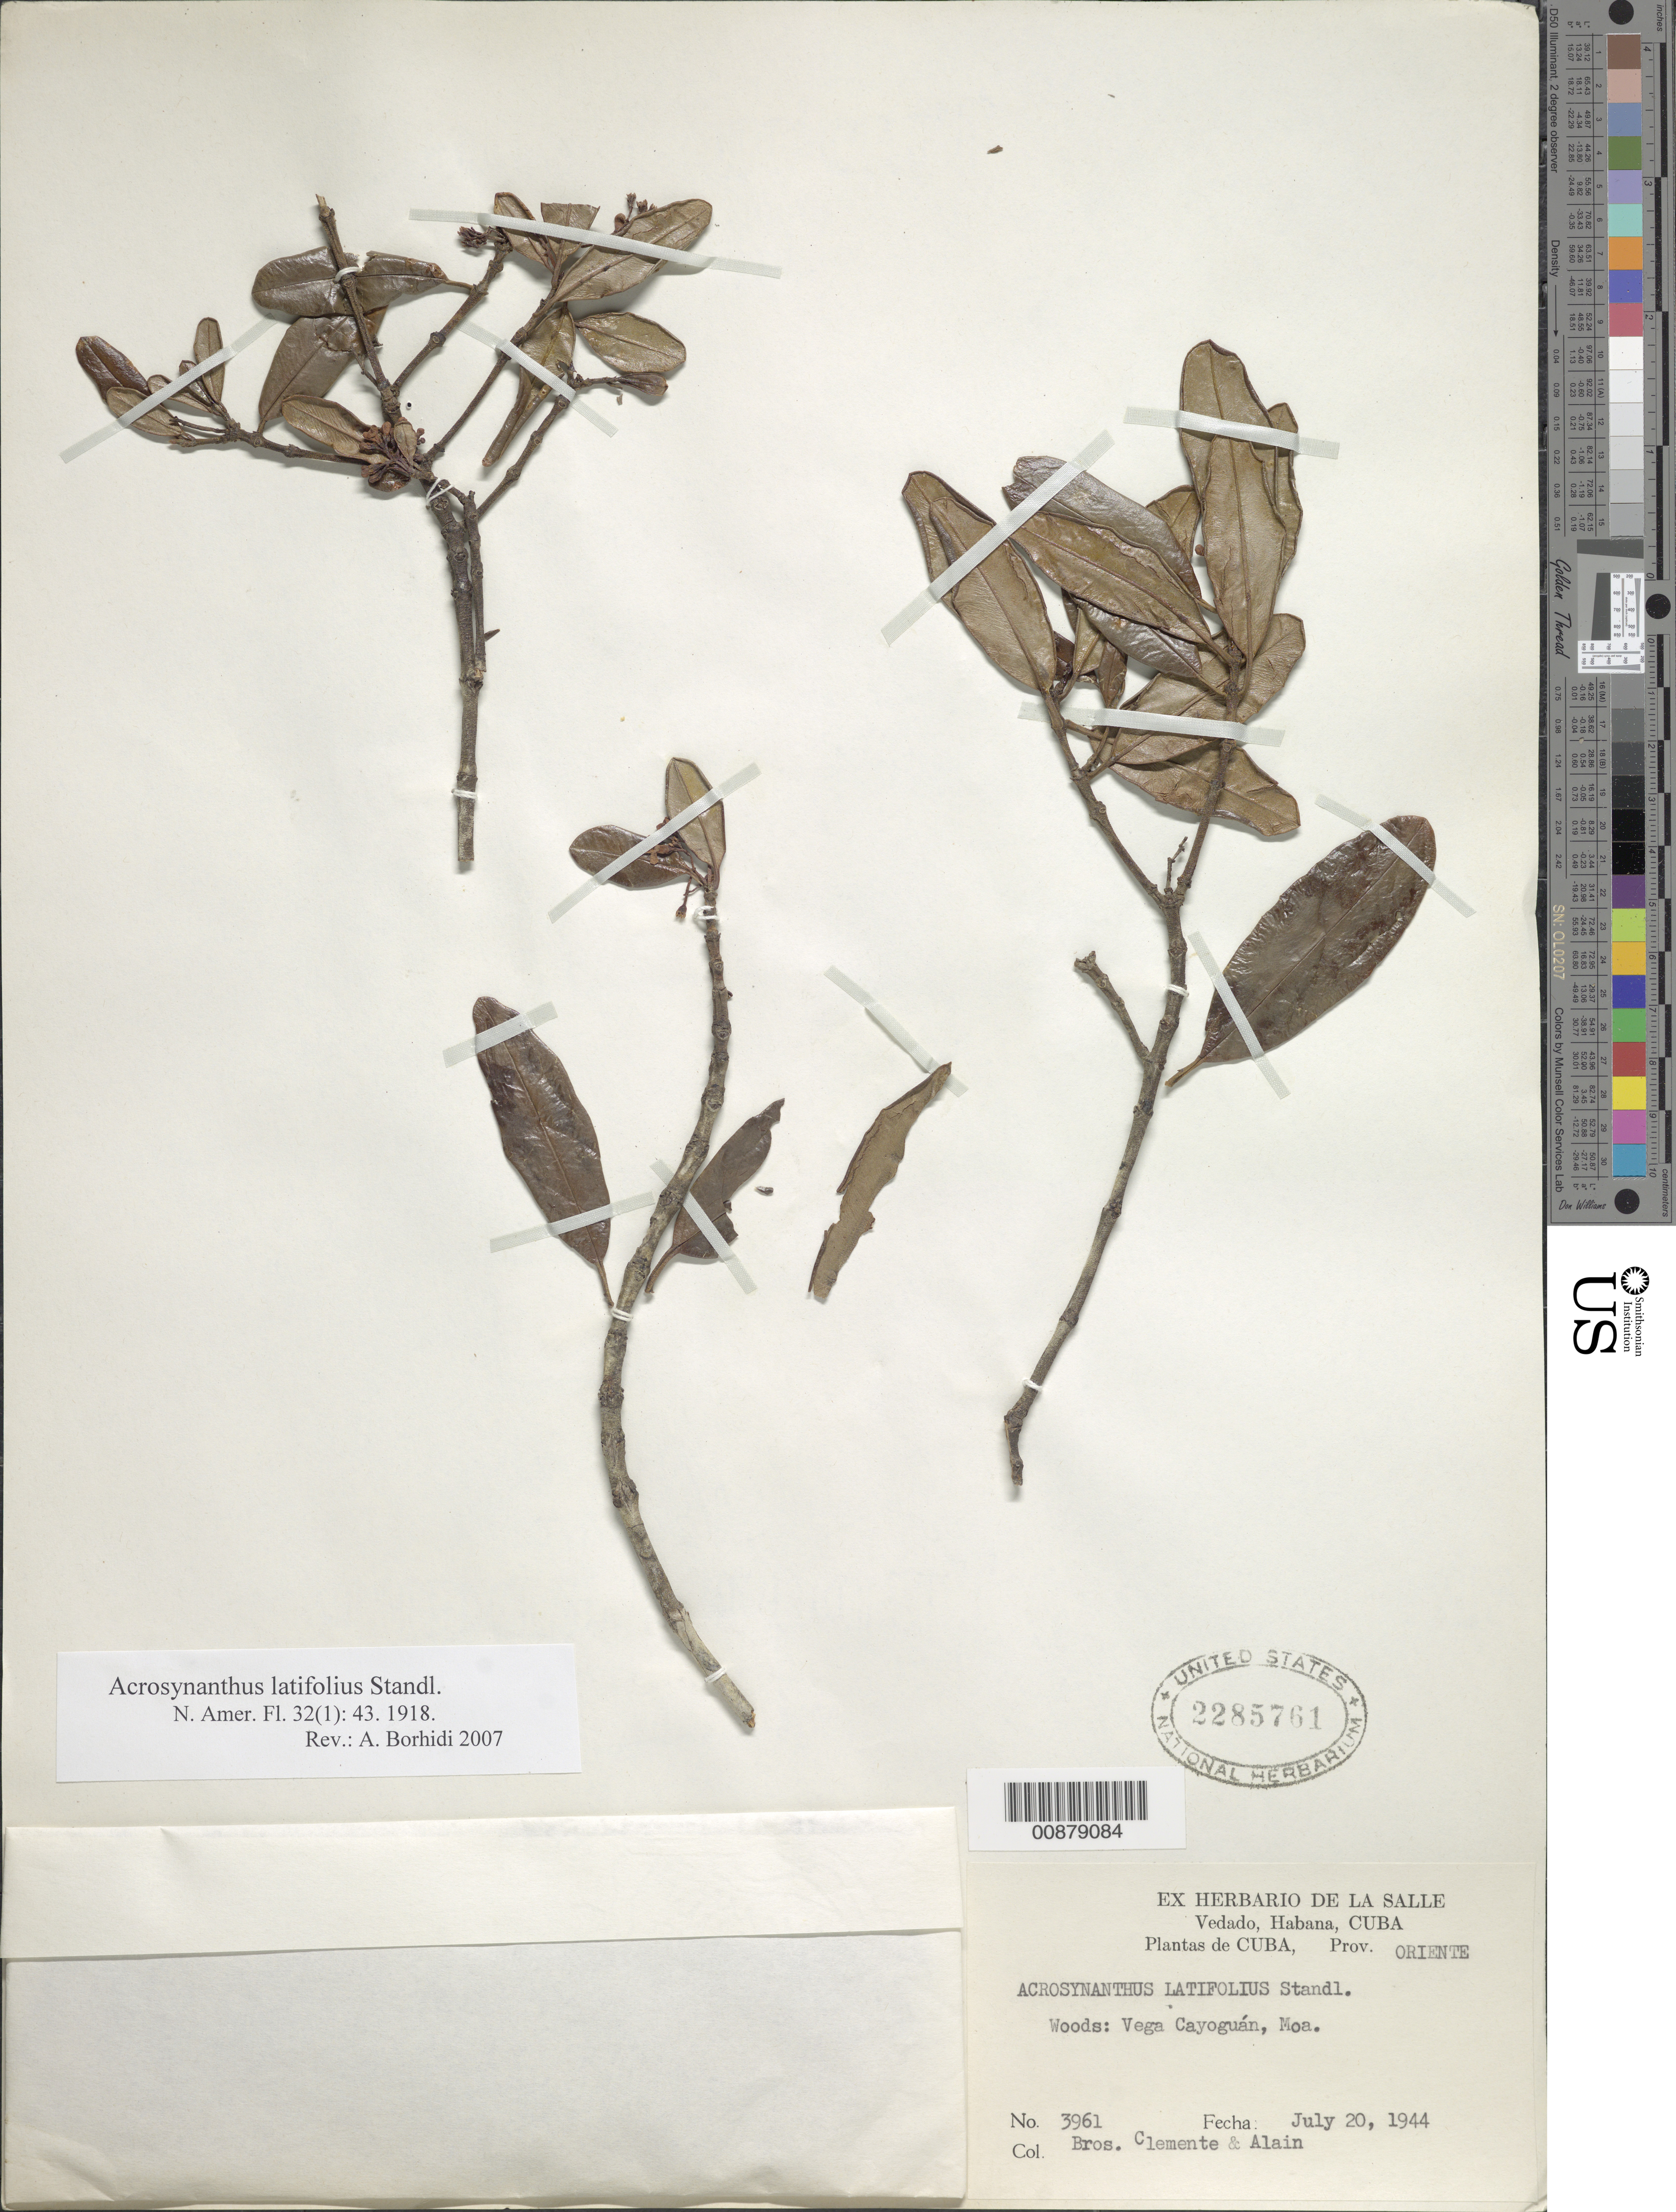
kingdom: Plantae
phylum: Tracheophyta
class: Magnoliopsida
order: Gentianales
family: Rubiaceae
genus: Acrosynanthus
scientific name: Acrosynanthus latifolius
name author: Standl.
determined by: Borhidi, Attila L.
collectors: Bro. Clemente & A. H. Liogier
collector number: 3961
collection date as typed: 20 Jul 1944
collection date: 1944-07-20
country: Cuba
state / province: Holguín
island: Cuba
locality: Vega Cayoguán, Moa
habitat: Woods.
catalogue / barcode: US 2285761